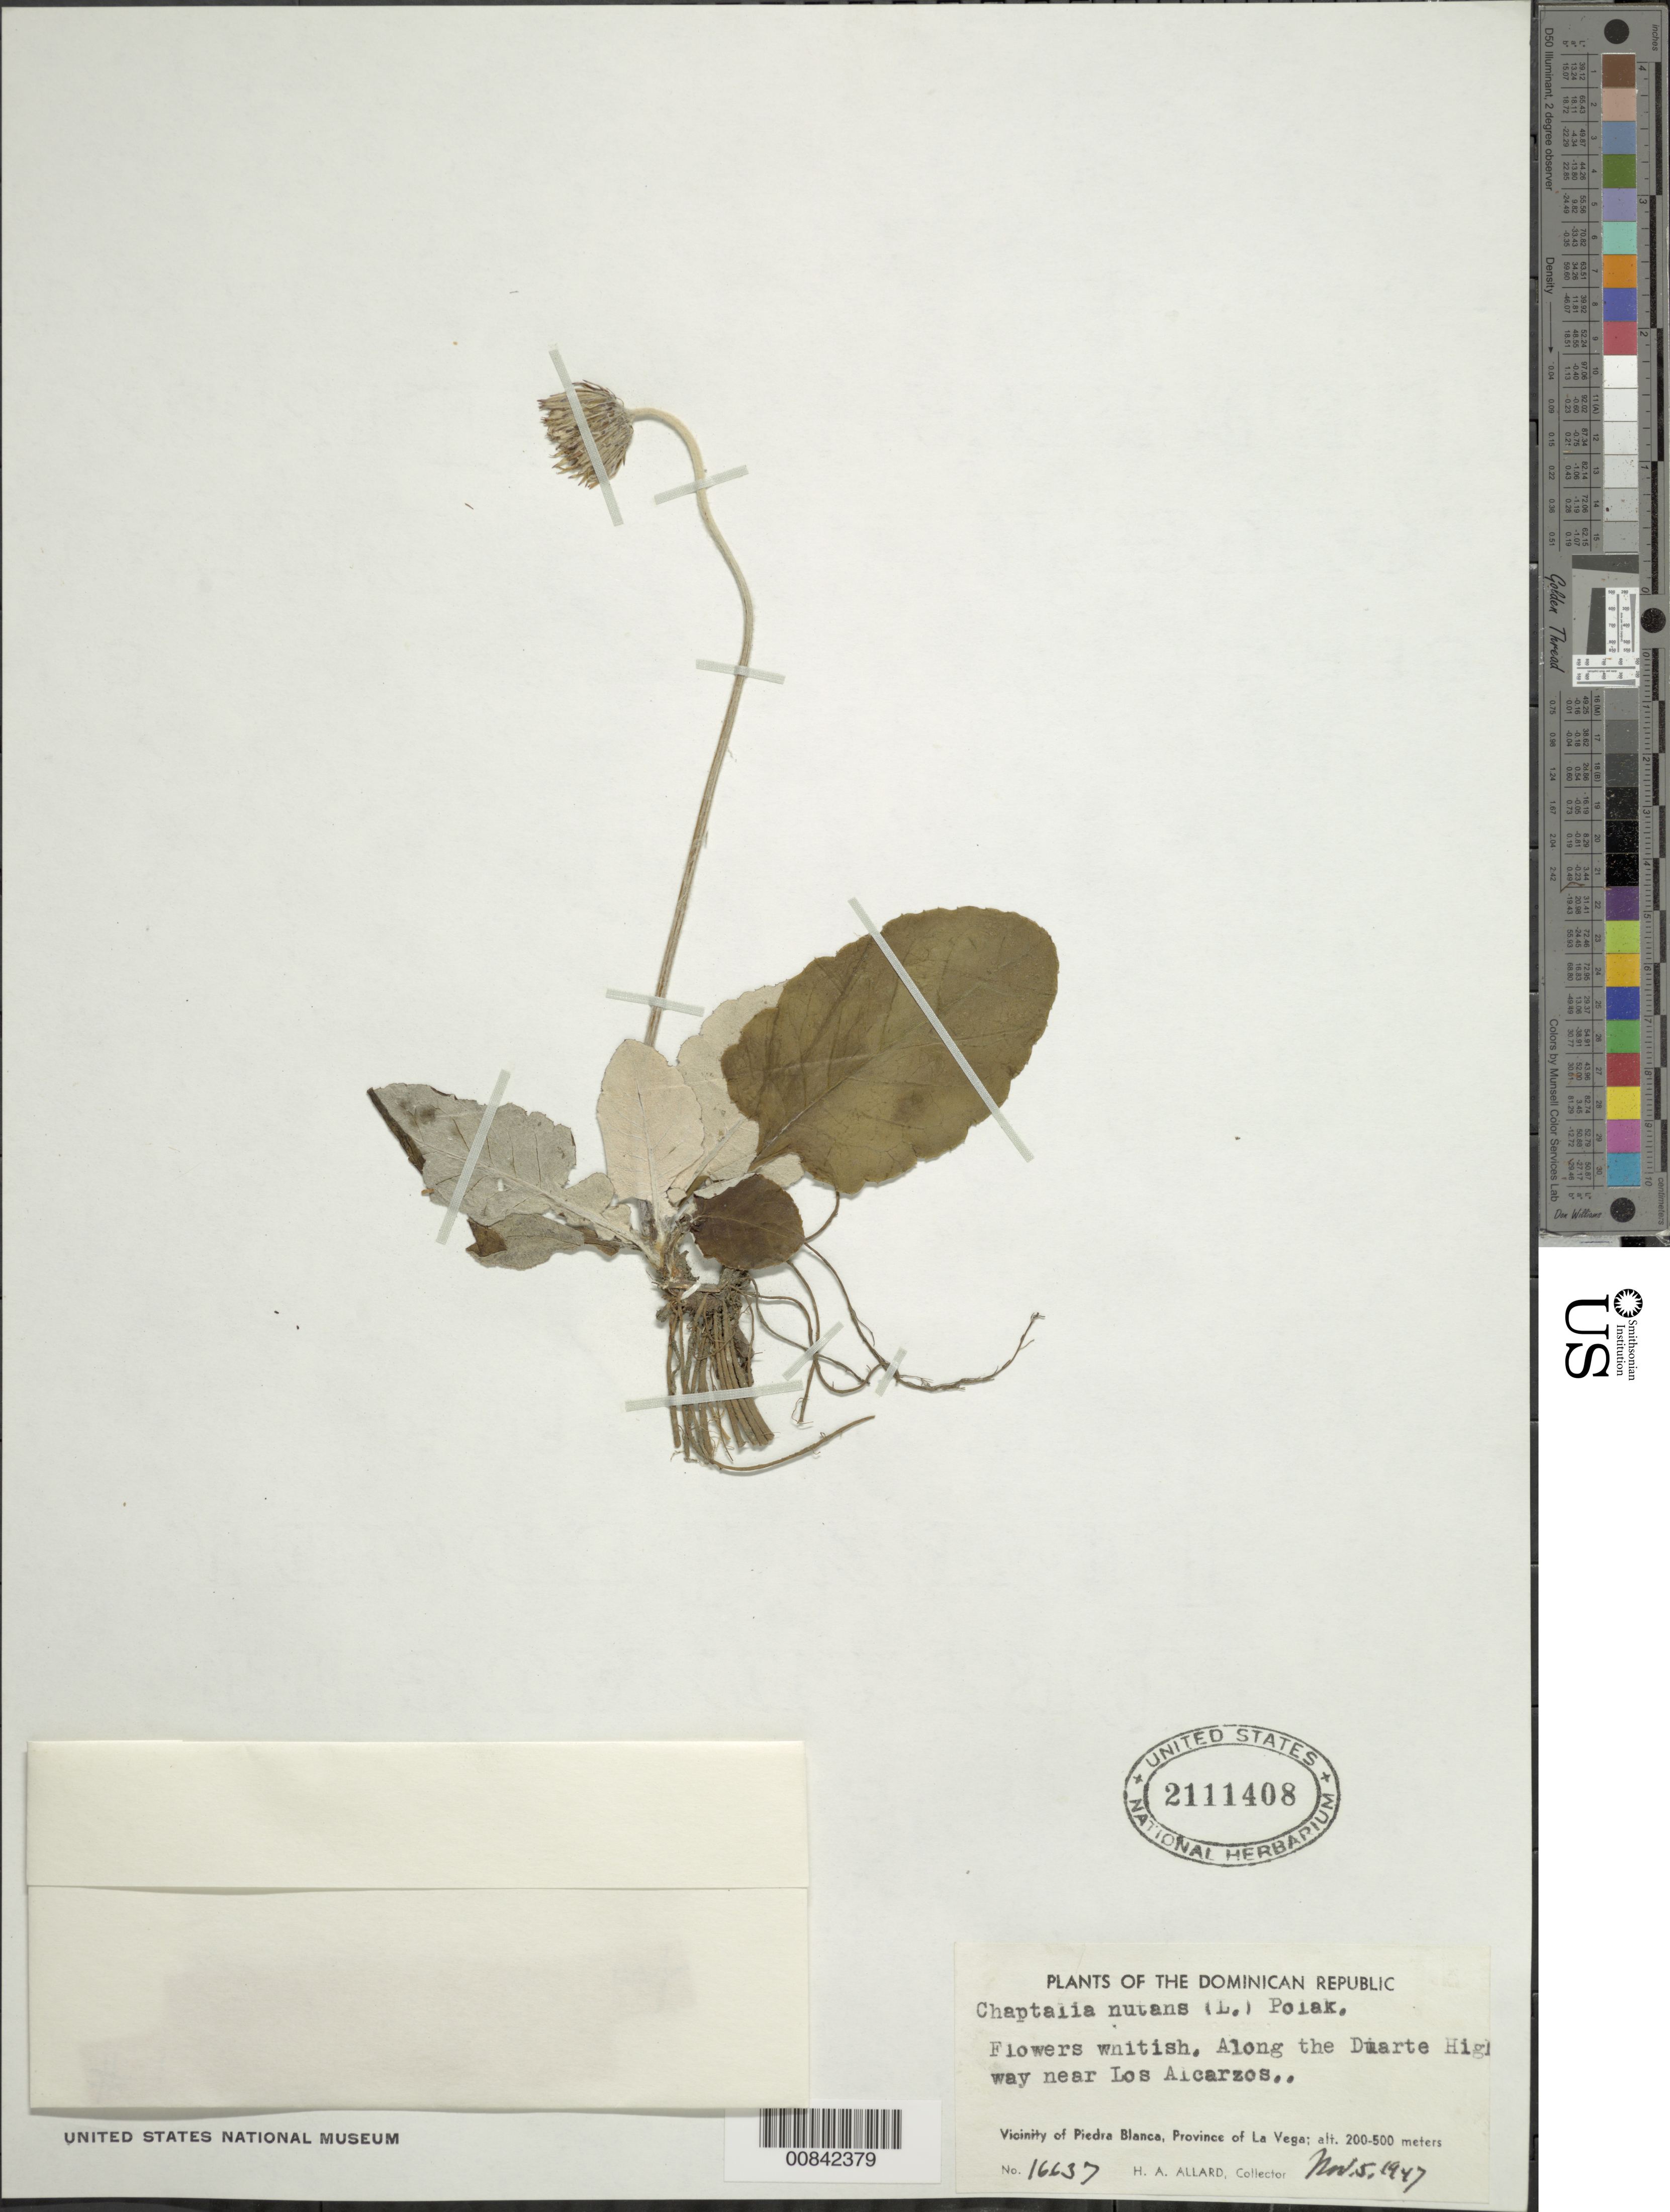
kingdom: Plantae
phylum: Tracheophyta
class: Magnoliopsida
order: Asterales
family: Asteraceae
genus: Chaptalia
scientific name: Chaptalia nutans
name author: (L.) Pol.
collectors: H. A. Allard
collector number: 16637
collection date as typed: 05 Nov 1947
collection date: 1947-11-05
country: Dominican Republic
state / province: La Vega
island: Hispaniola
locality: Vicinity of Piedra Blanca, along Duarte Highway near Los Alcarzos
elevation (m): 200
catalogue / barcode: US 2111408